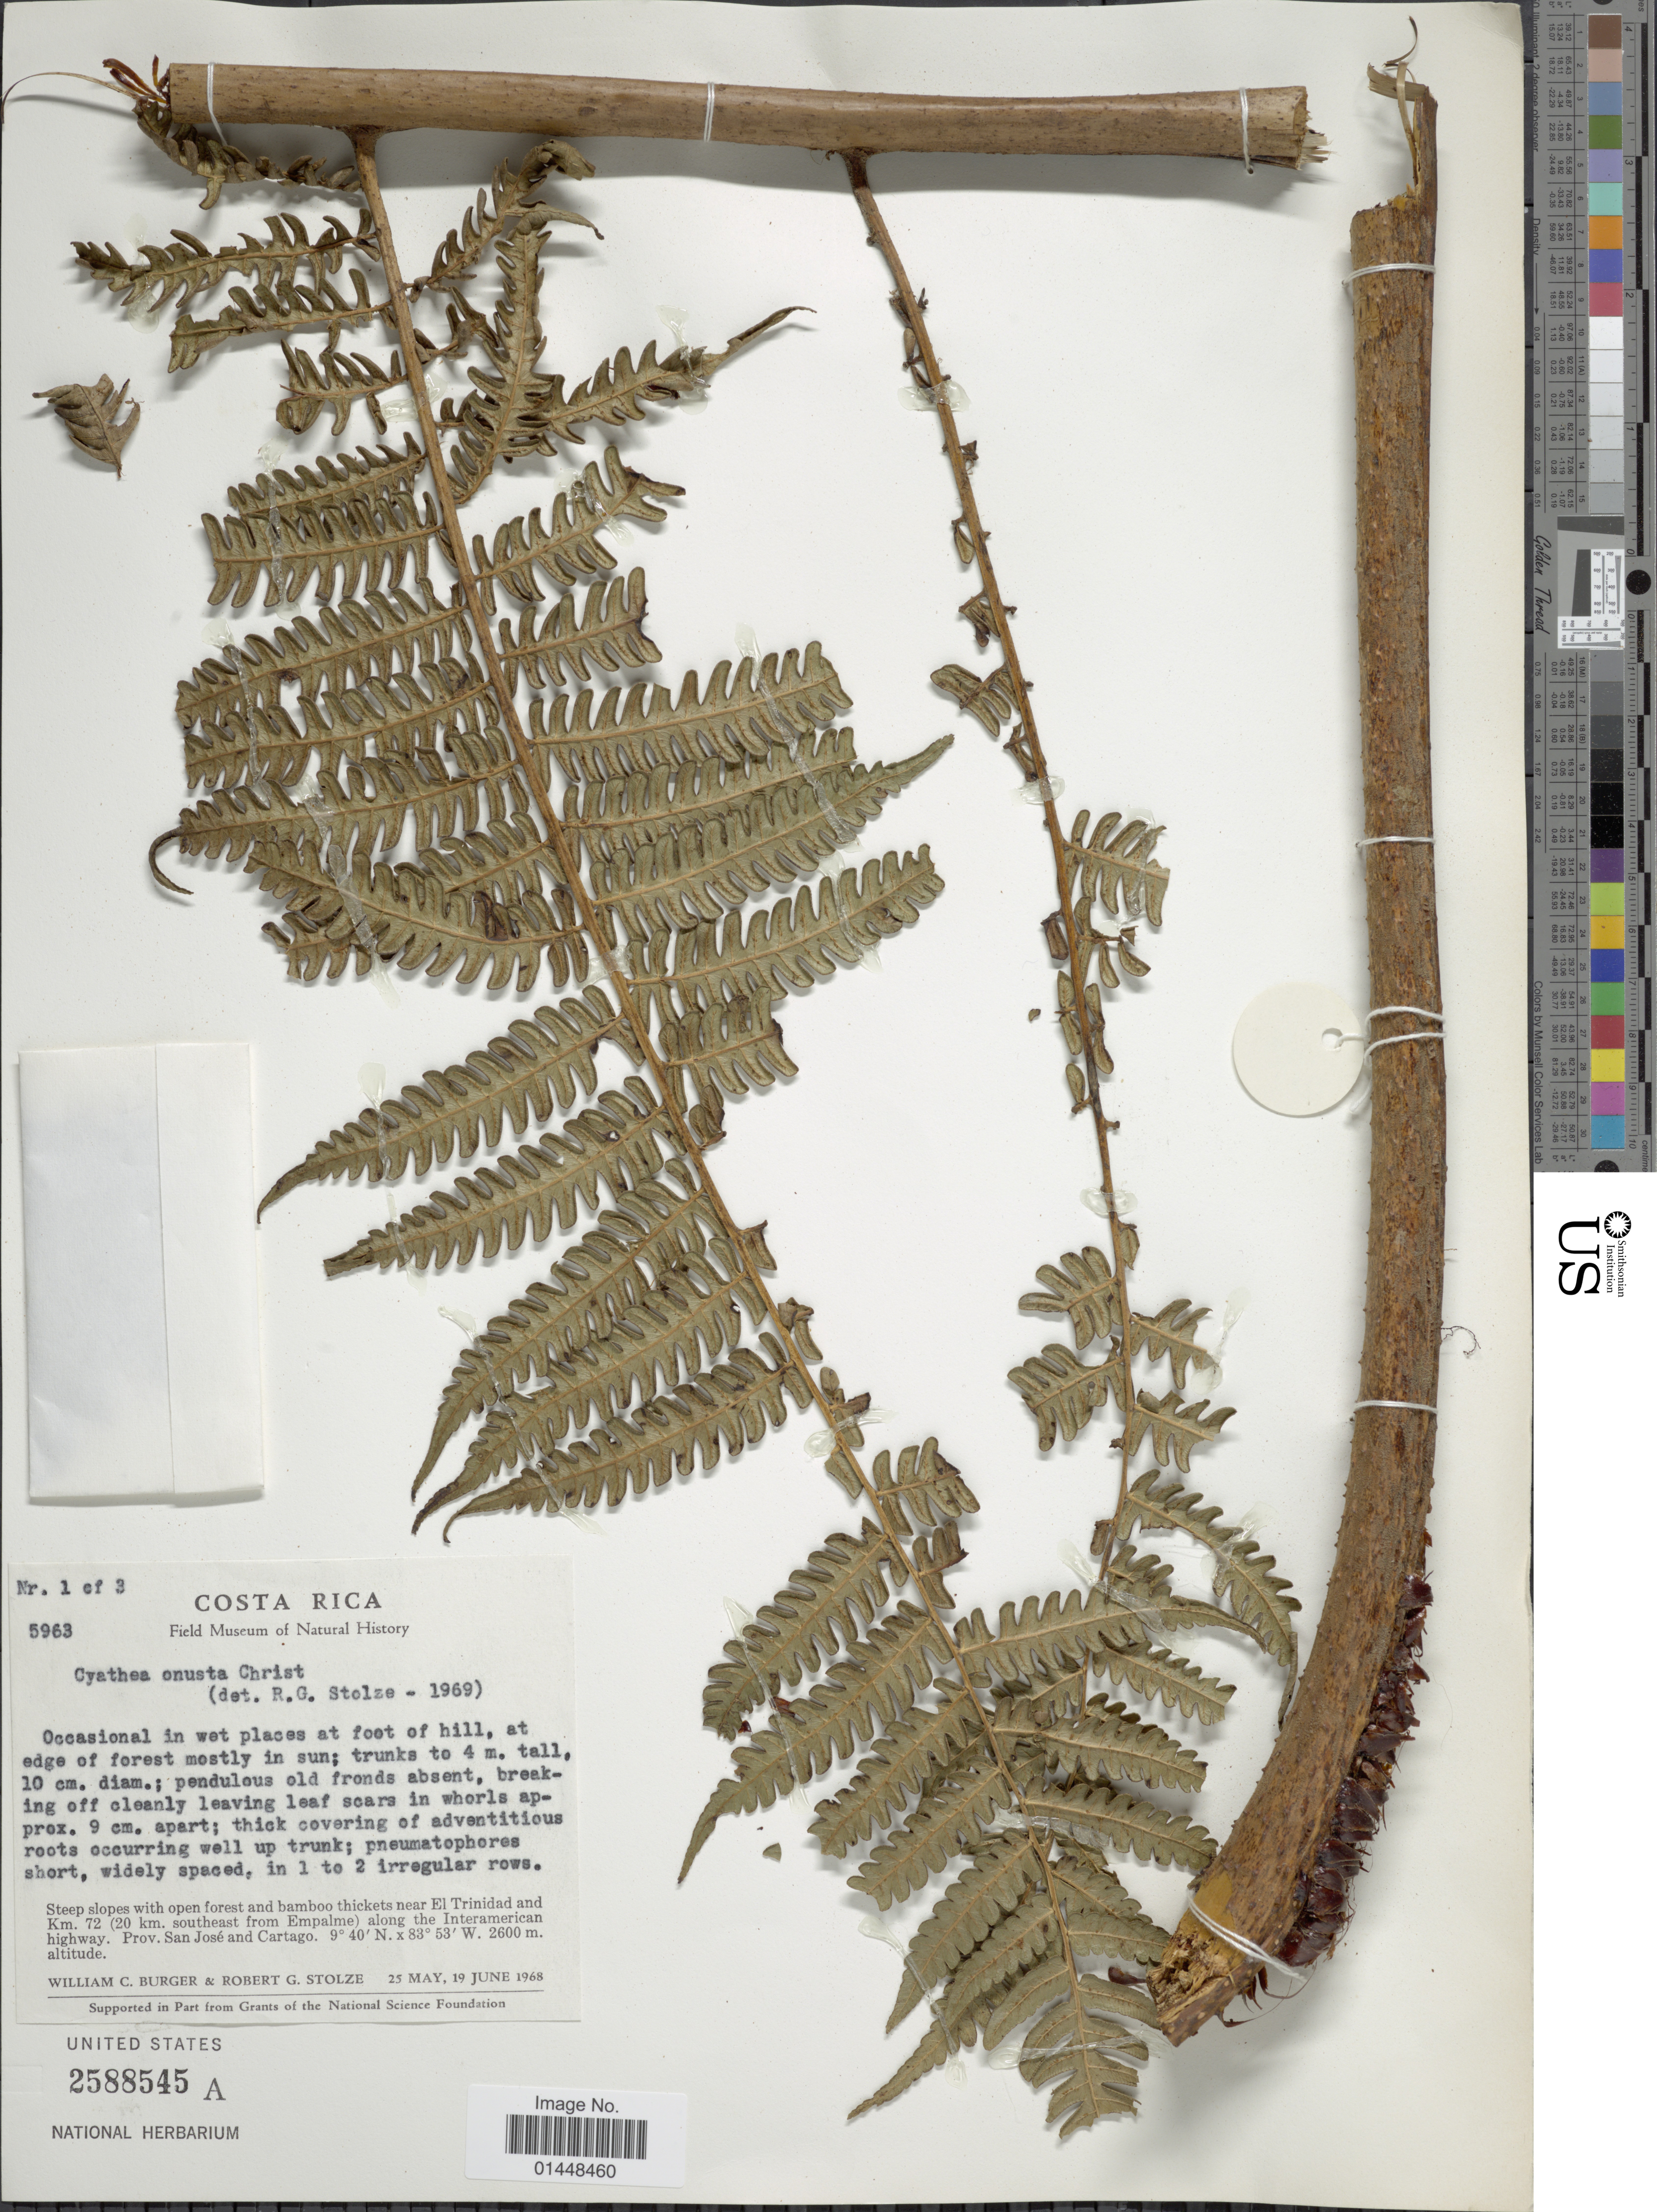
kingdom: Plantae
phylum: Tracheophyta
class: Polypodiopsida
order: Cyatheales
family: Cyatheaceae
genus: Cyathea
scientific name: Cyathea caracasana var. maxonii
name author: (Underw.) R.M. Tryon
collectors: W. Burger & R. G. Stolze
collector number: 5963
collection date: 1968-05-25/1968-06-19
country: Costa Rica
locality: Near El Trinidad and Km 72 (20 km southeast from Empalme) along the Interamerican highway. Prov. San Jose and Cartago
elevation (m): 2600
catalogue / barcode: US 2588545A